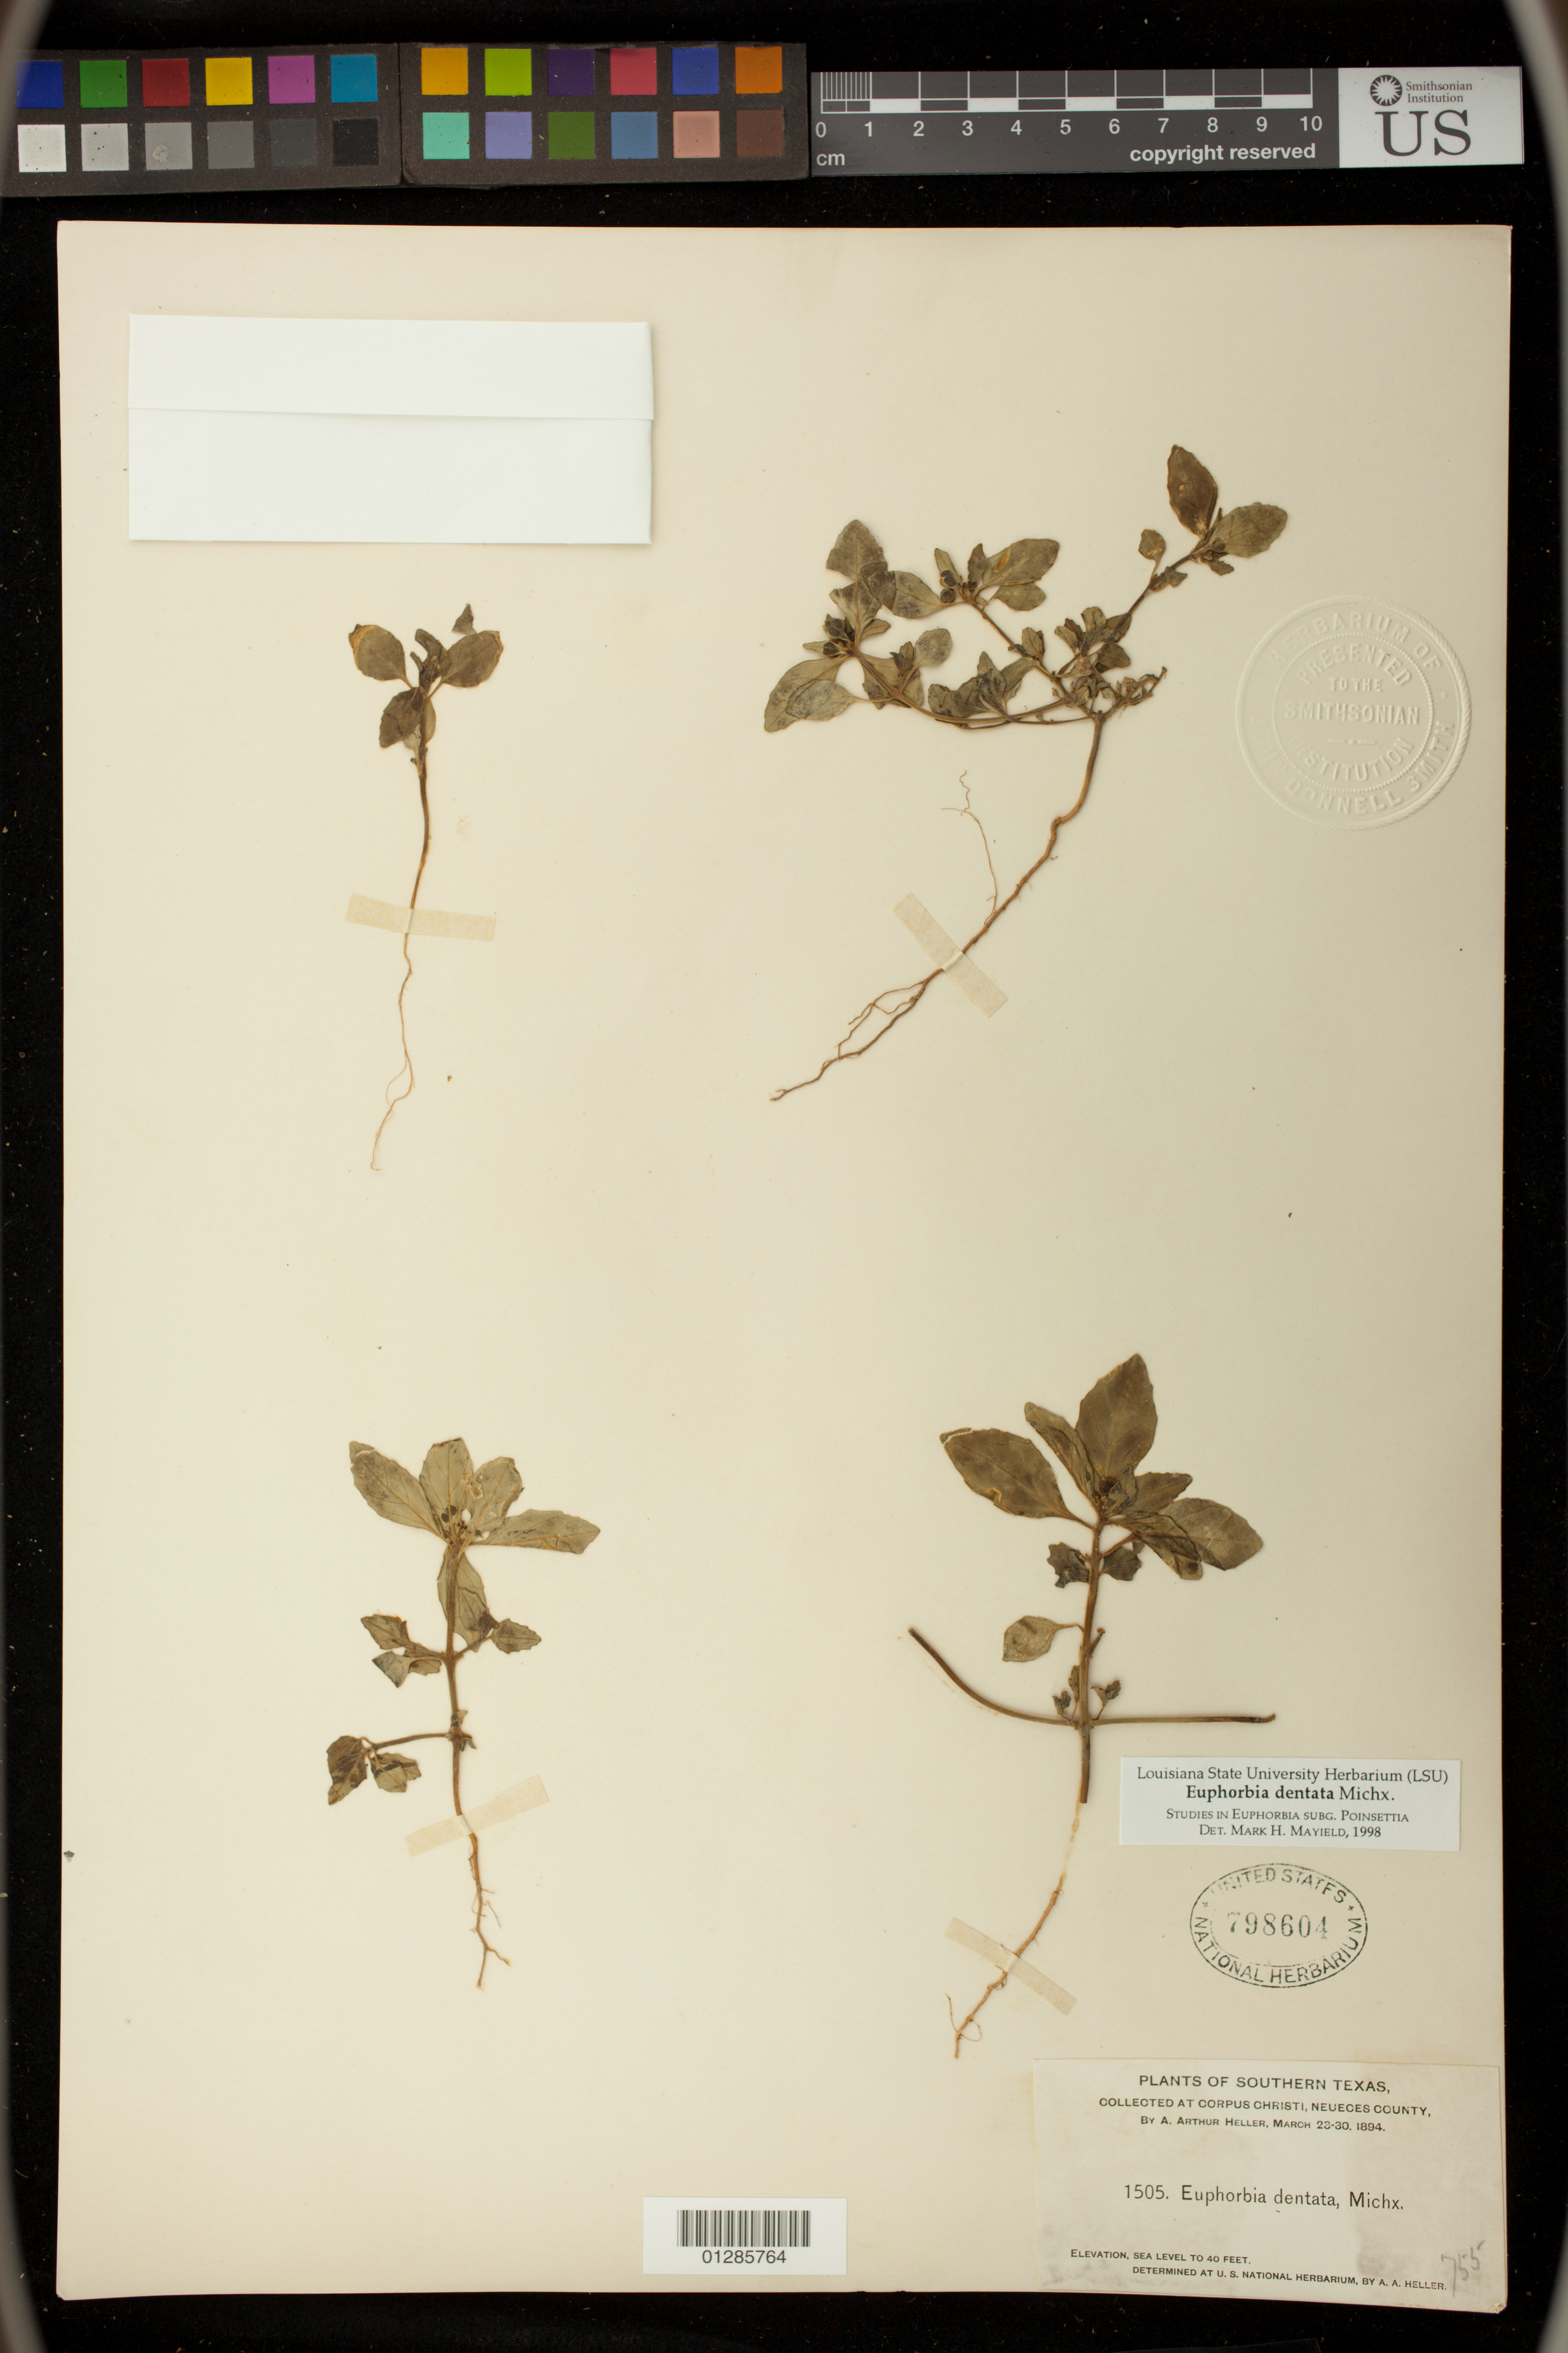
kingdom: Plantae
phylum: Tracheophyta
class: Magnoliopsida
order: Malpighiales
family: Euphorbiaceae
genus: Euphorbia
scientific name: Euphorbia dentata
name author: Michx.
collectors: A. A. Heller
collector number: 1505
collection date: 1894-03-23/1894-03-30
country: United States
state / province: Texas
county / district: Neueces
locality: Corpus Christi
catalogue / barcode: US 798604